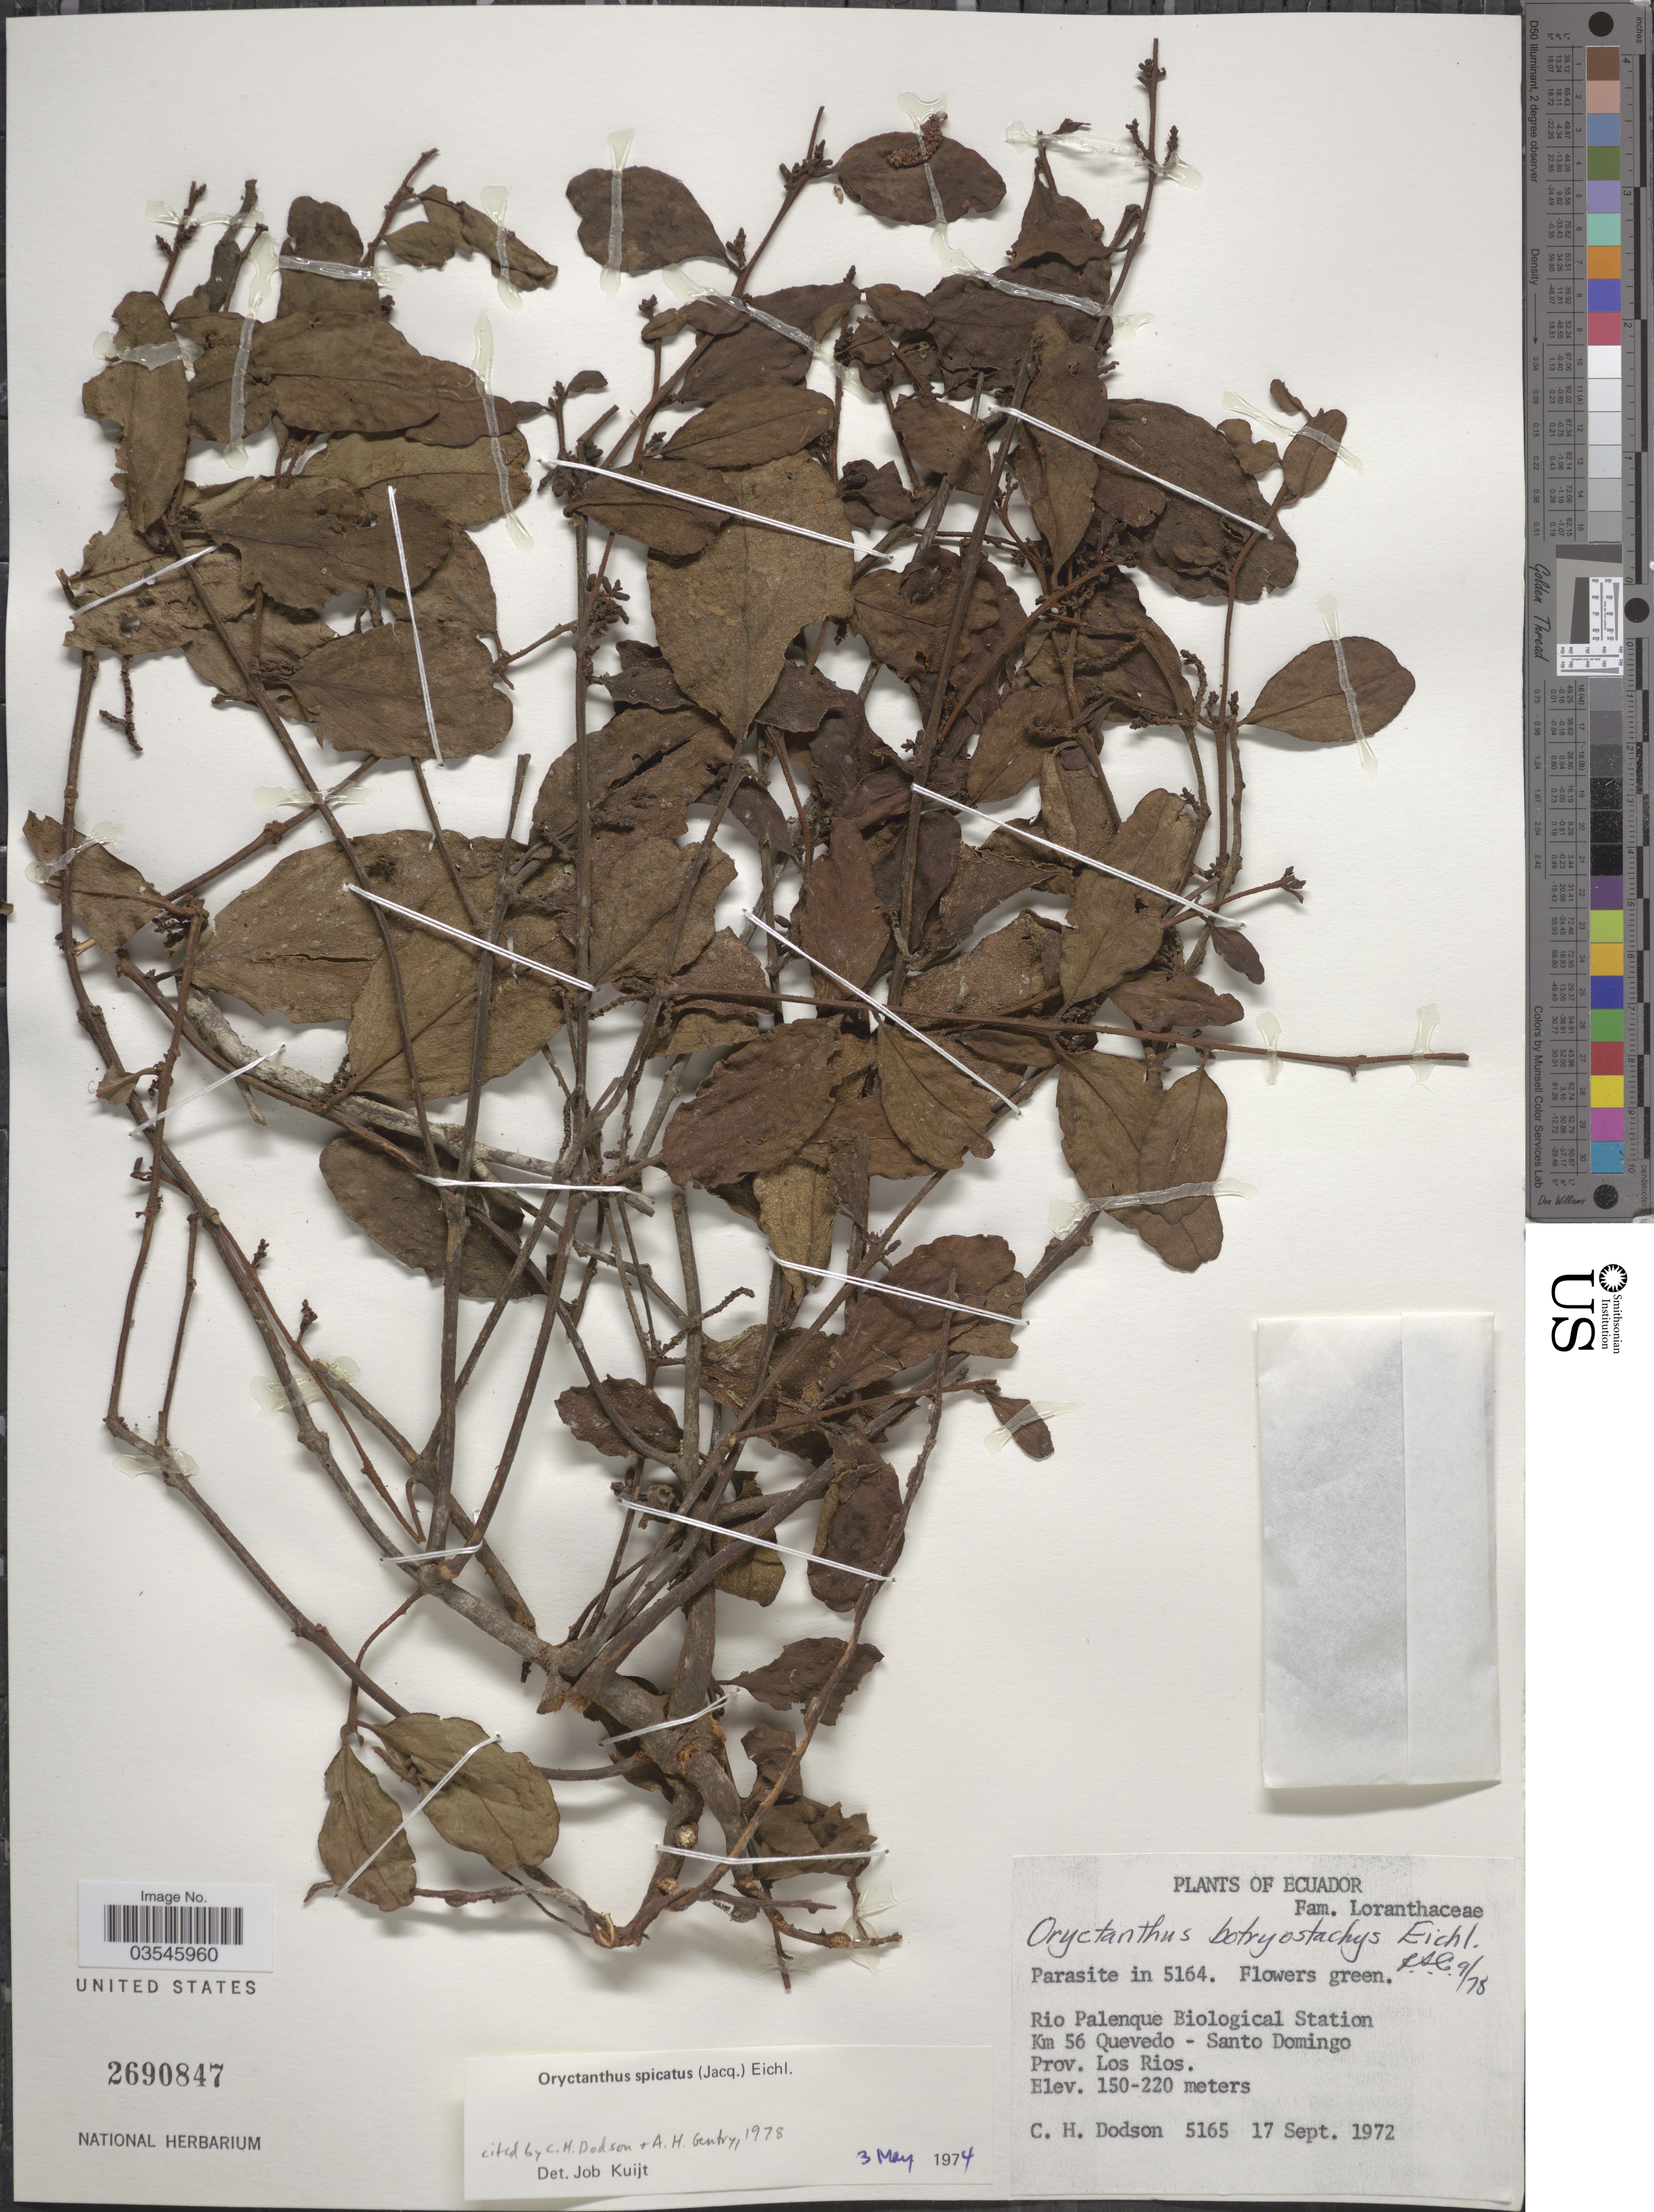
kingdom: Plantae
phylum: Tracheophyta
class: Magnoliopsida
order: Santalales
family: Loranthaceae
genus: Oryctanthus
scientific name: Oryctanthus spicatus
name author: (Jacq.) Eichler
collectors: C. H. Dodson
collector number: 5165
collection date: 1972-09-17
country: Ecuador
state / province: Los Ríos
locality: Rio Palenque Biological Station. Km 56 Quevedo - Santo Domingo.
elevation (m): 150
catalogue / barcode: US 2690847